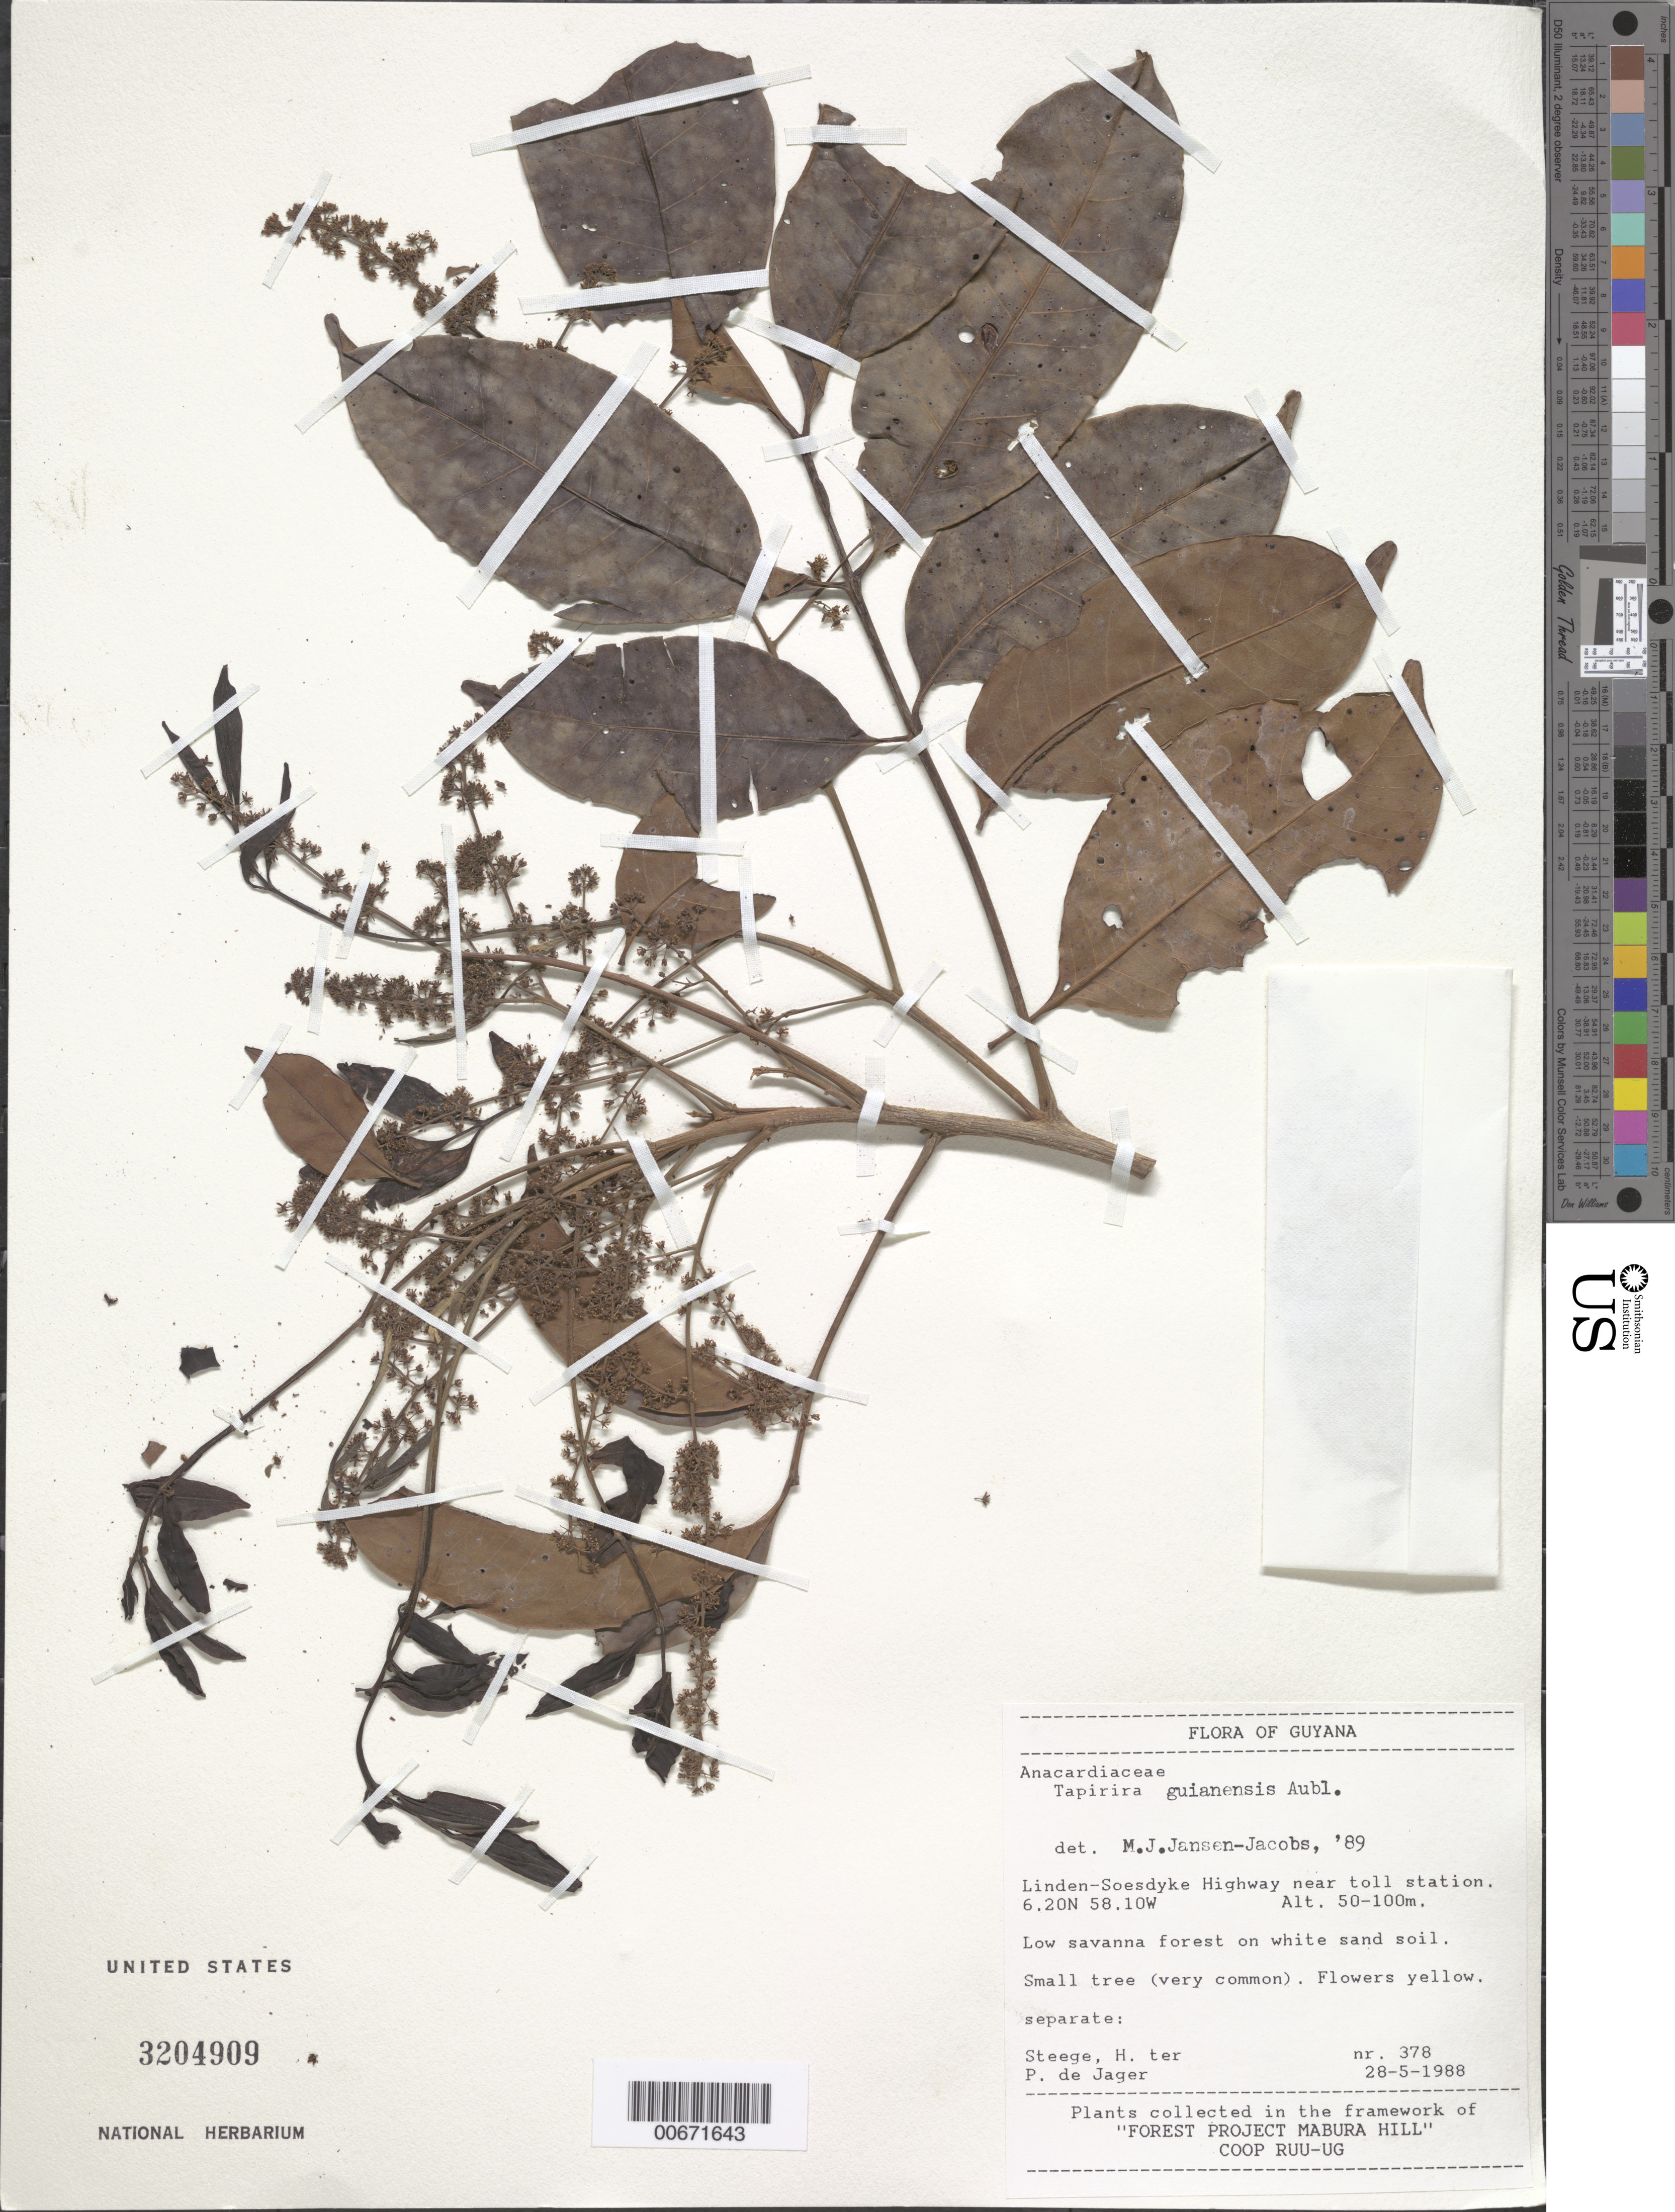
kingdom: Plantae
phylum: Tracheophyta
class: Magnoliopsida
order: Sapindales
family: Anacardiaceae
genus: Tapirira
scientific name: Tapirira guianensis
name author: Aubl.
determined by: Jansen-Jacobs, M. J., (U), Nationaal Herbarium Nederland, Utrecht University branch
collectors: H. ter Steege & P. De Jager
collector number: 378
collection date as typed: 28-May-88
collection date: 1988-05-28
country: Guyana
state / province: U. Demerara-Berbice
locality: Linden-Soesdyke Highway near toll station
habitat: Low savanna forest on white sand soil;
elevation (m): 50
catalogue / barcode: US 3204909